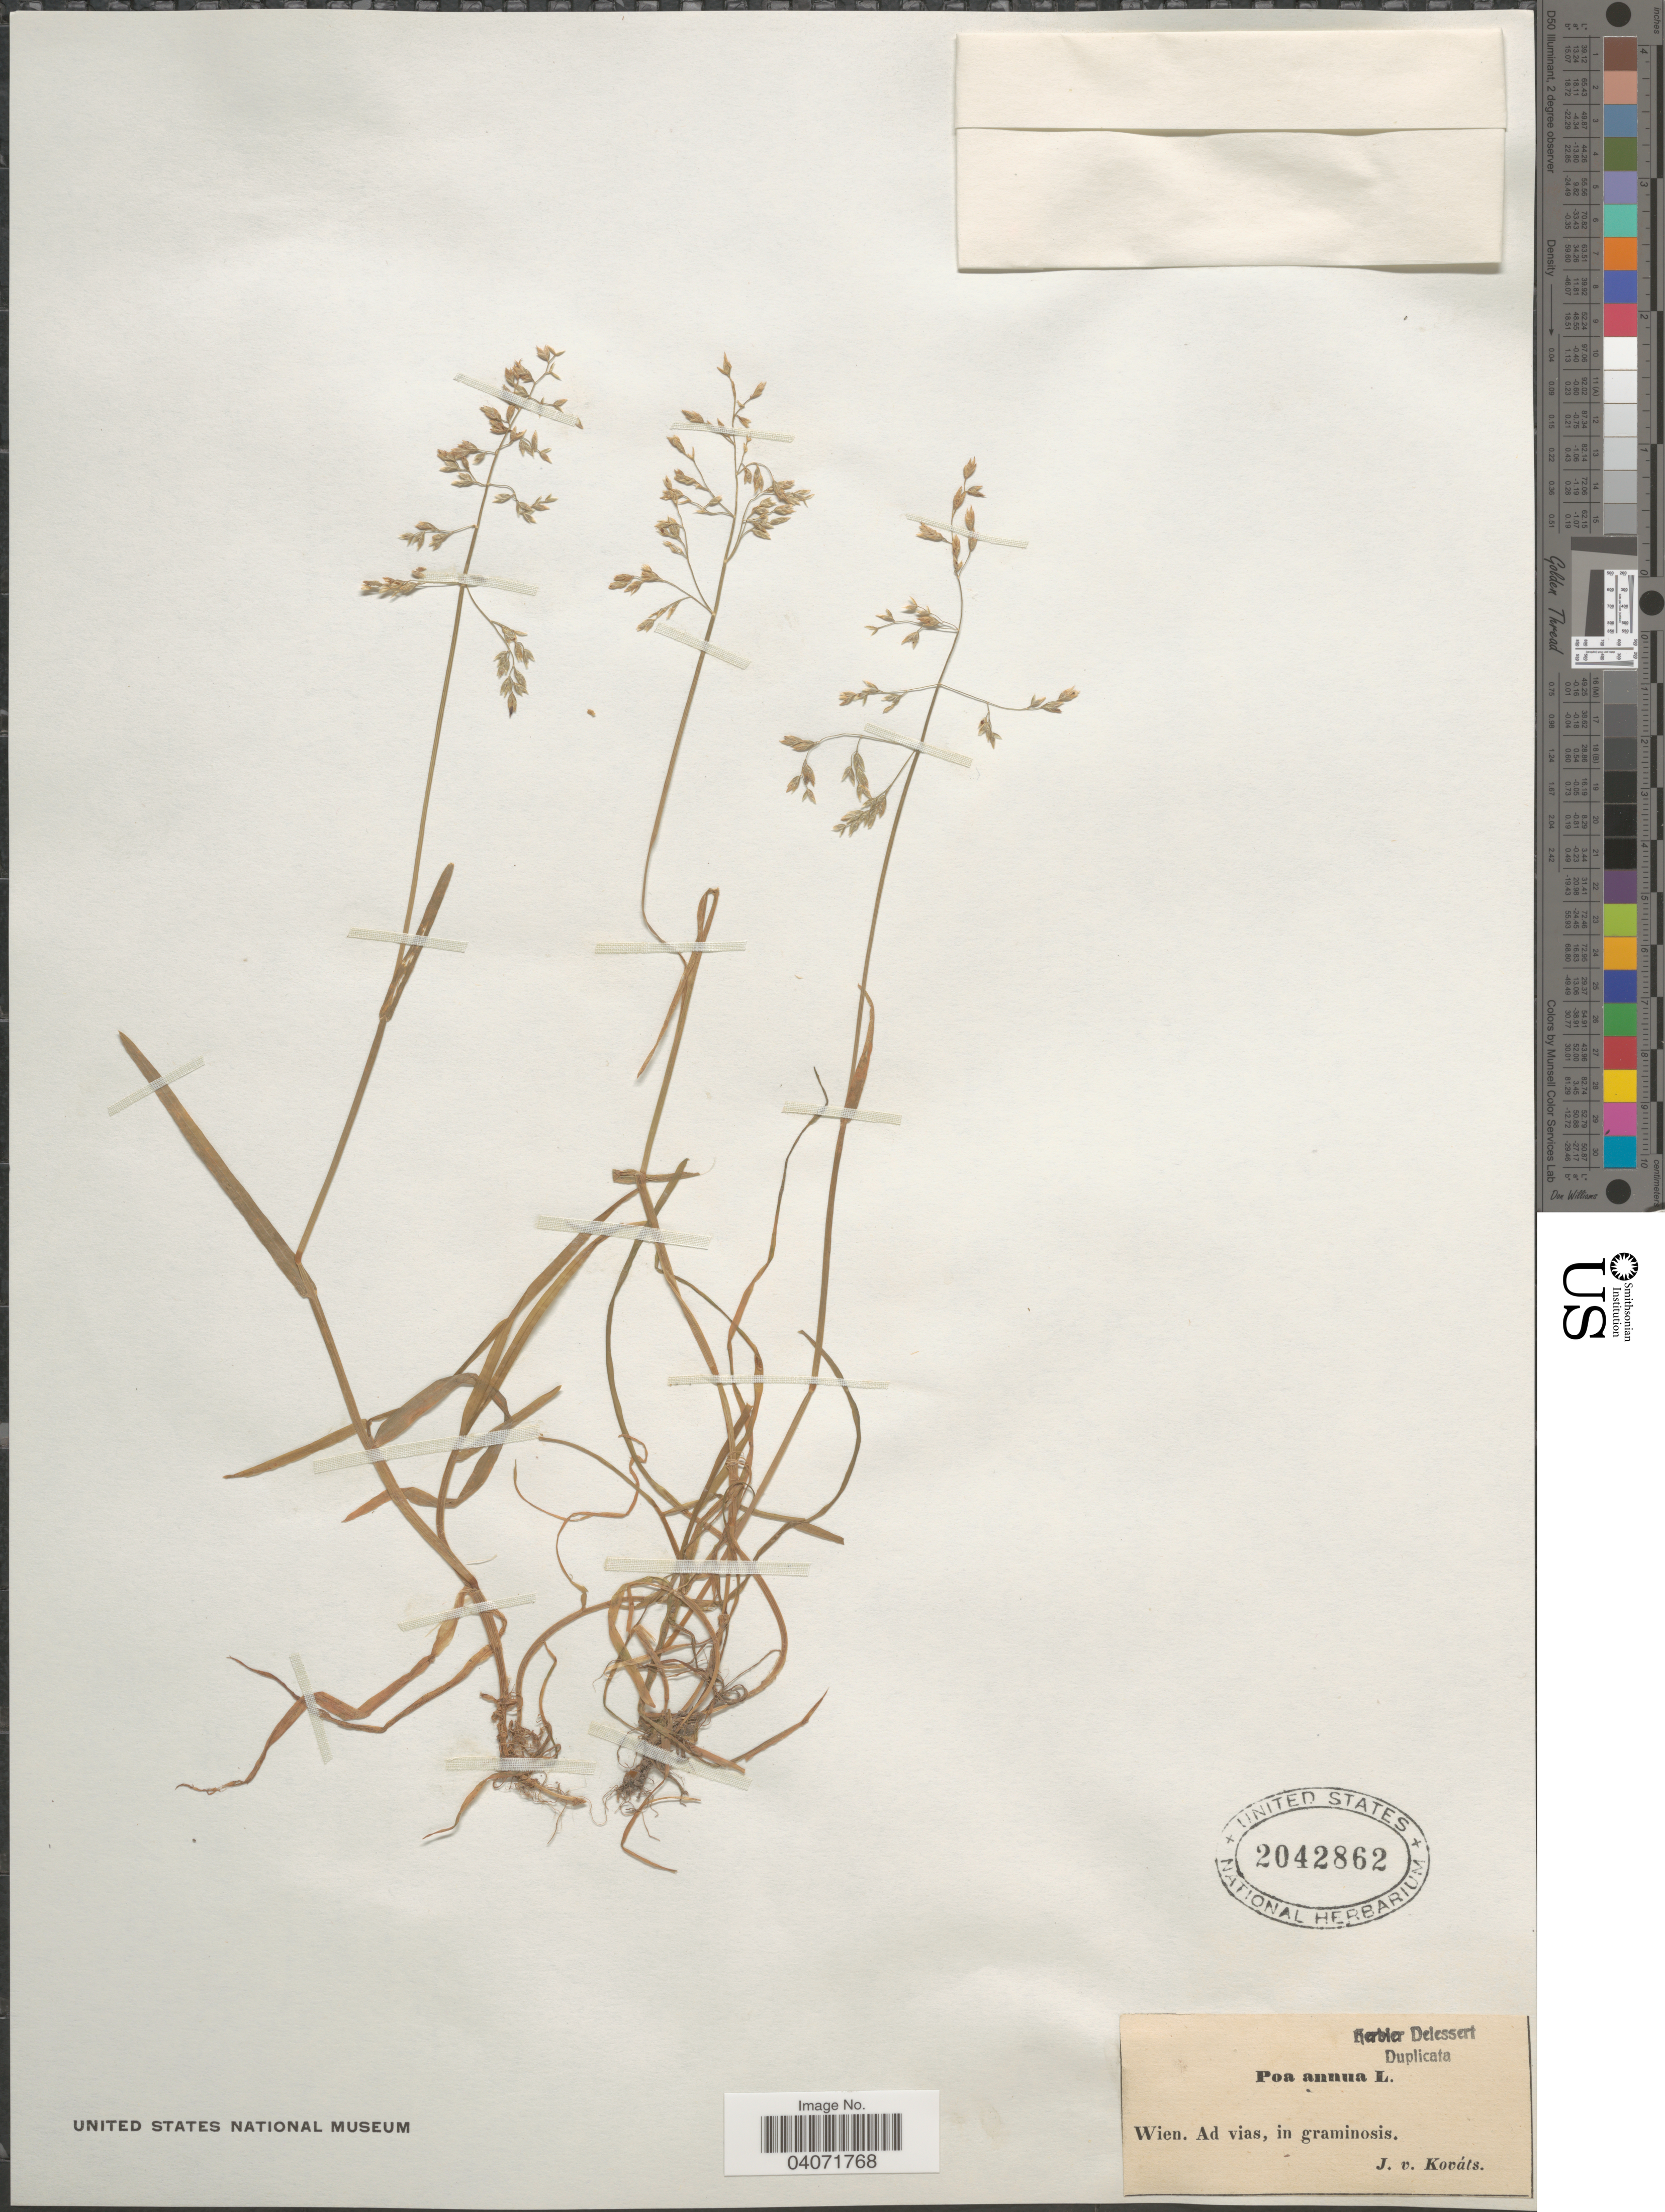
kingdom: Plantae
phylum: Tracheophyta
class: Liliopsida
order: Poales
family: Poaceae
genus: Poa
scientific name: Poa annua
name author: L.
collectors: J. Kováts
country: Austria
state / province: Wien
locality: Ad vias, in graminosis.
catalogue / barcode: US 2042862